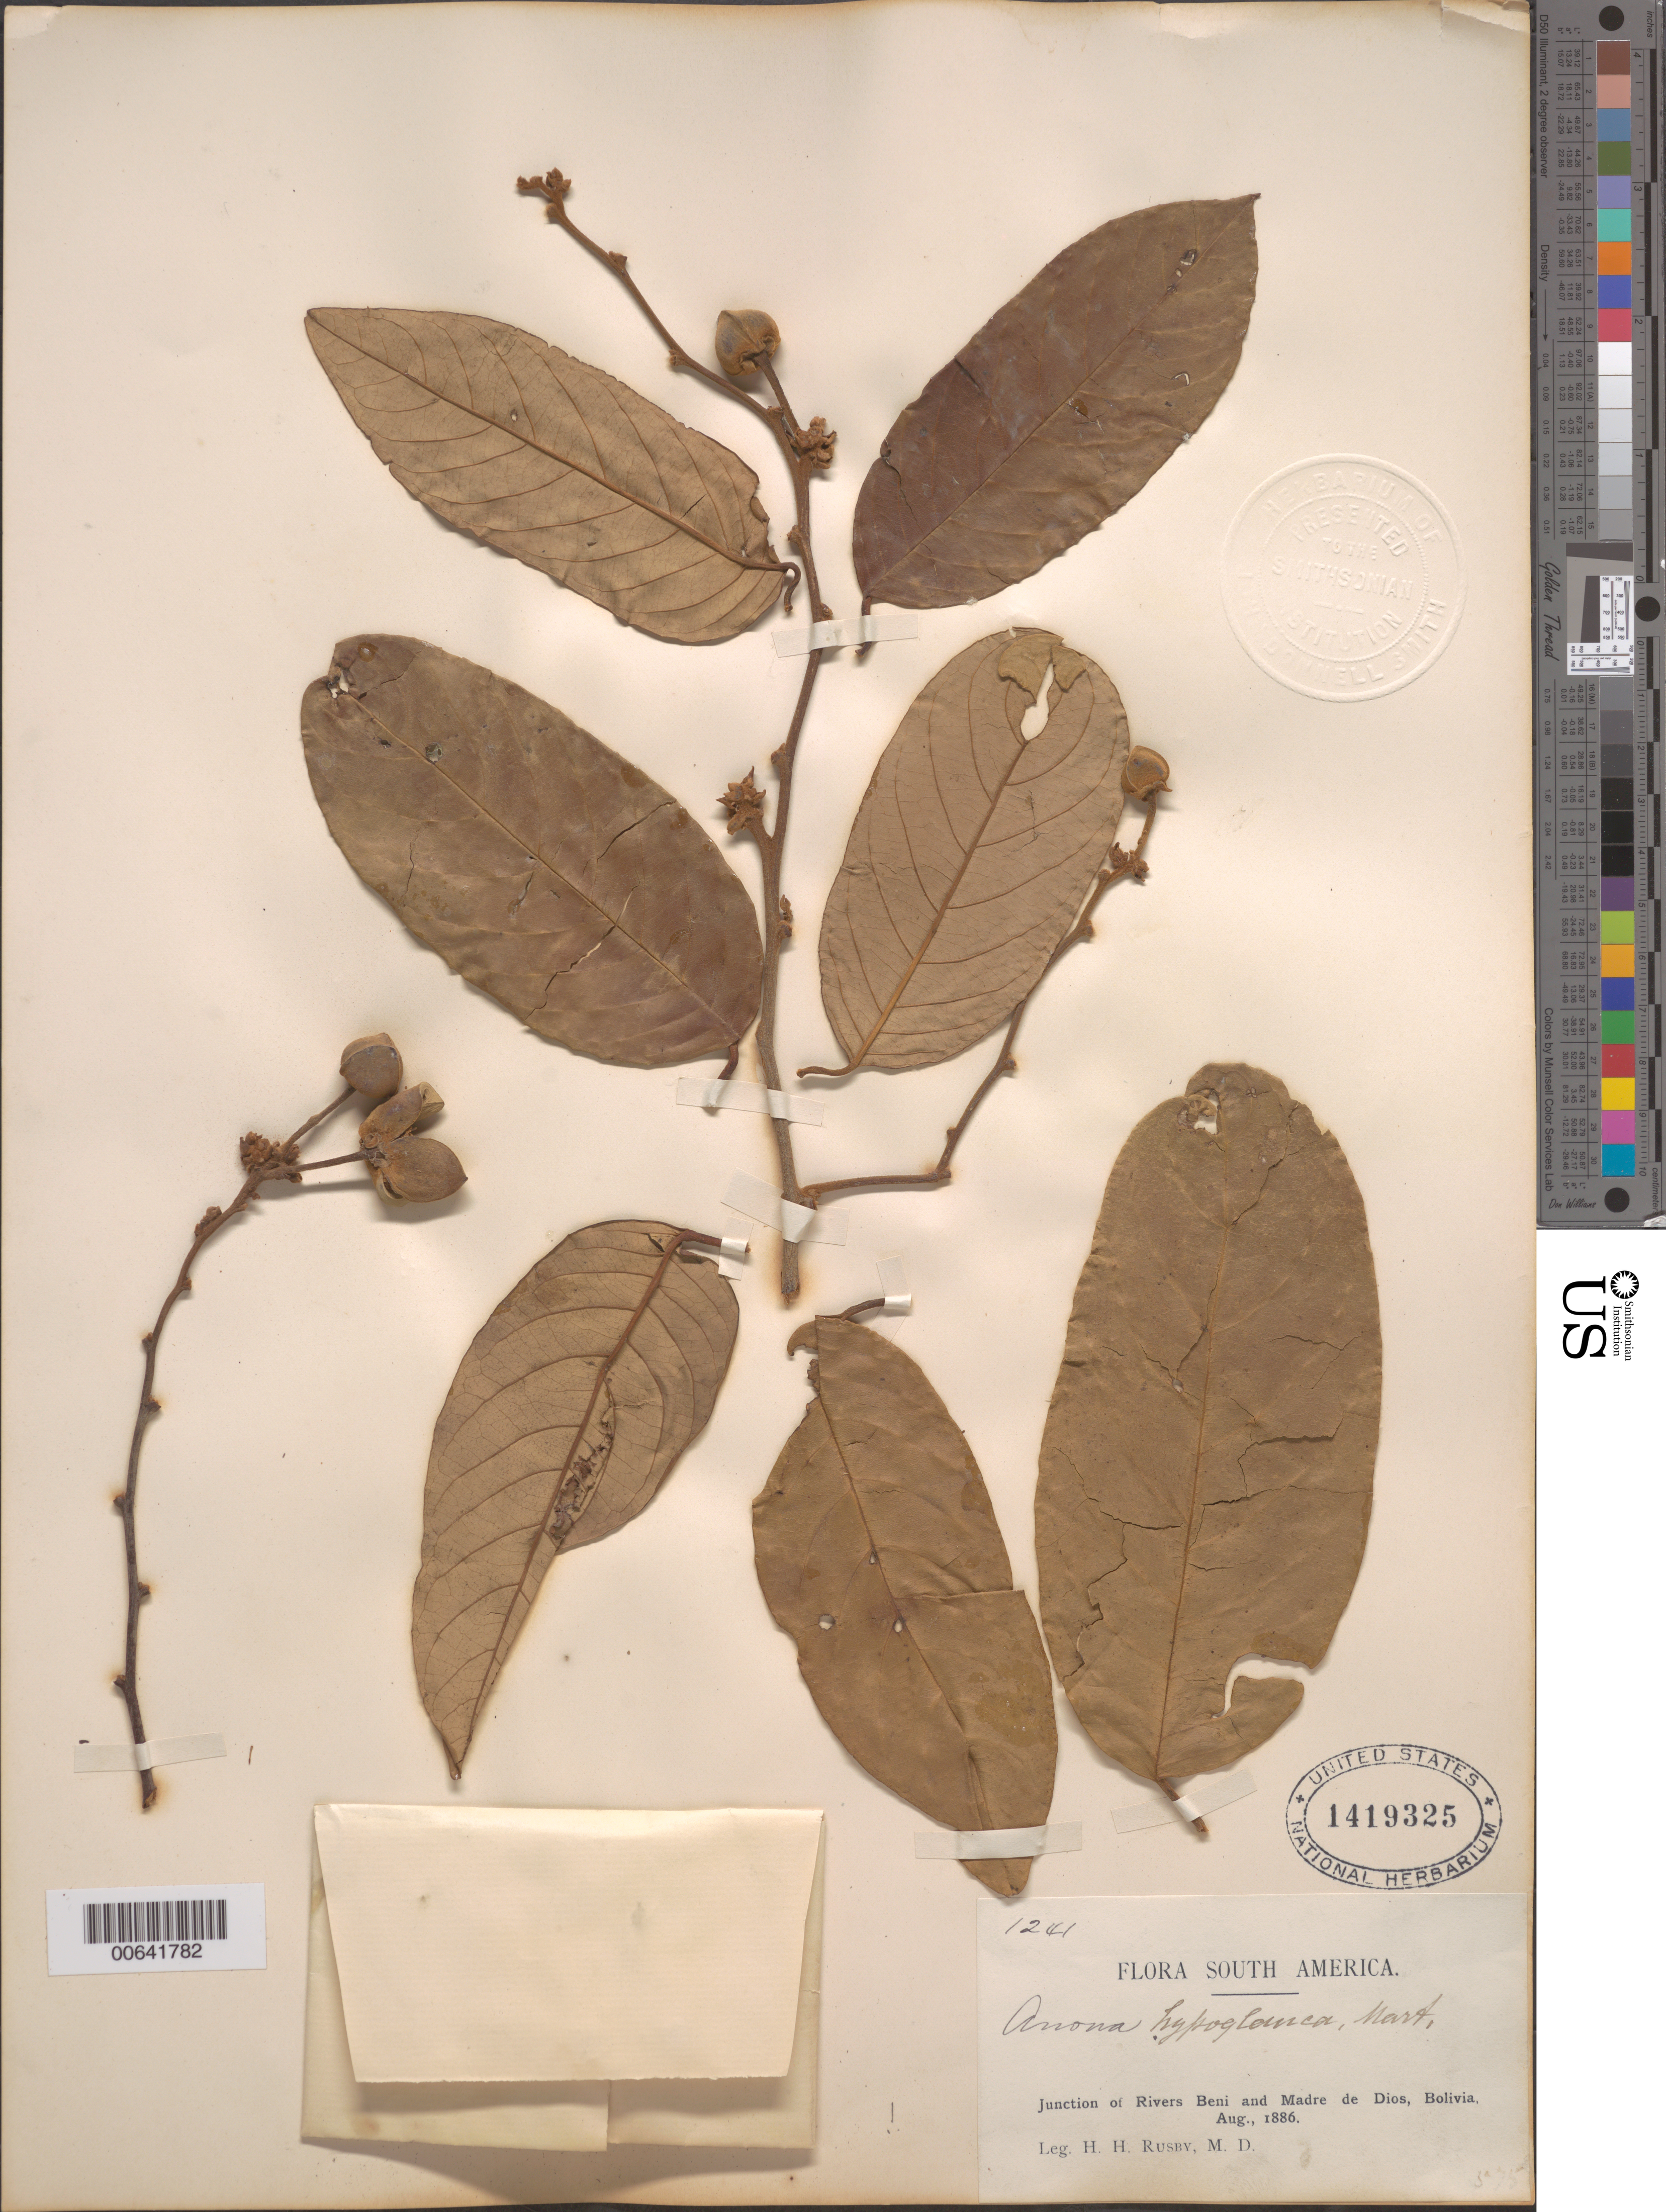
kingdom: Plantae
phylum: Tracheophyta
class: Magnoliopsida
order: Magnoliales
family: Annonaceae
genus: Annona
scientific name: Annona hypoglauca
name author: Mart.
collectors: H. H. Rusby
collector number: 1241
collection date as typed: Aug., 1886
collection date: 1886-08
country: Bolivia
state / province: Beni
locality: Junction of Rivers Beni and Madre de Dios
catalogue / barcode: US 1419325